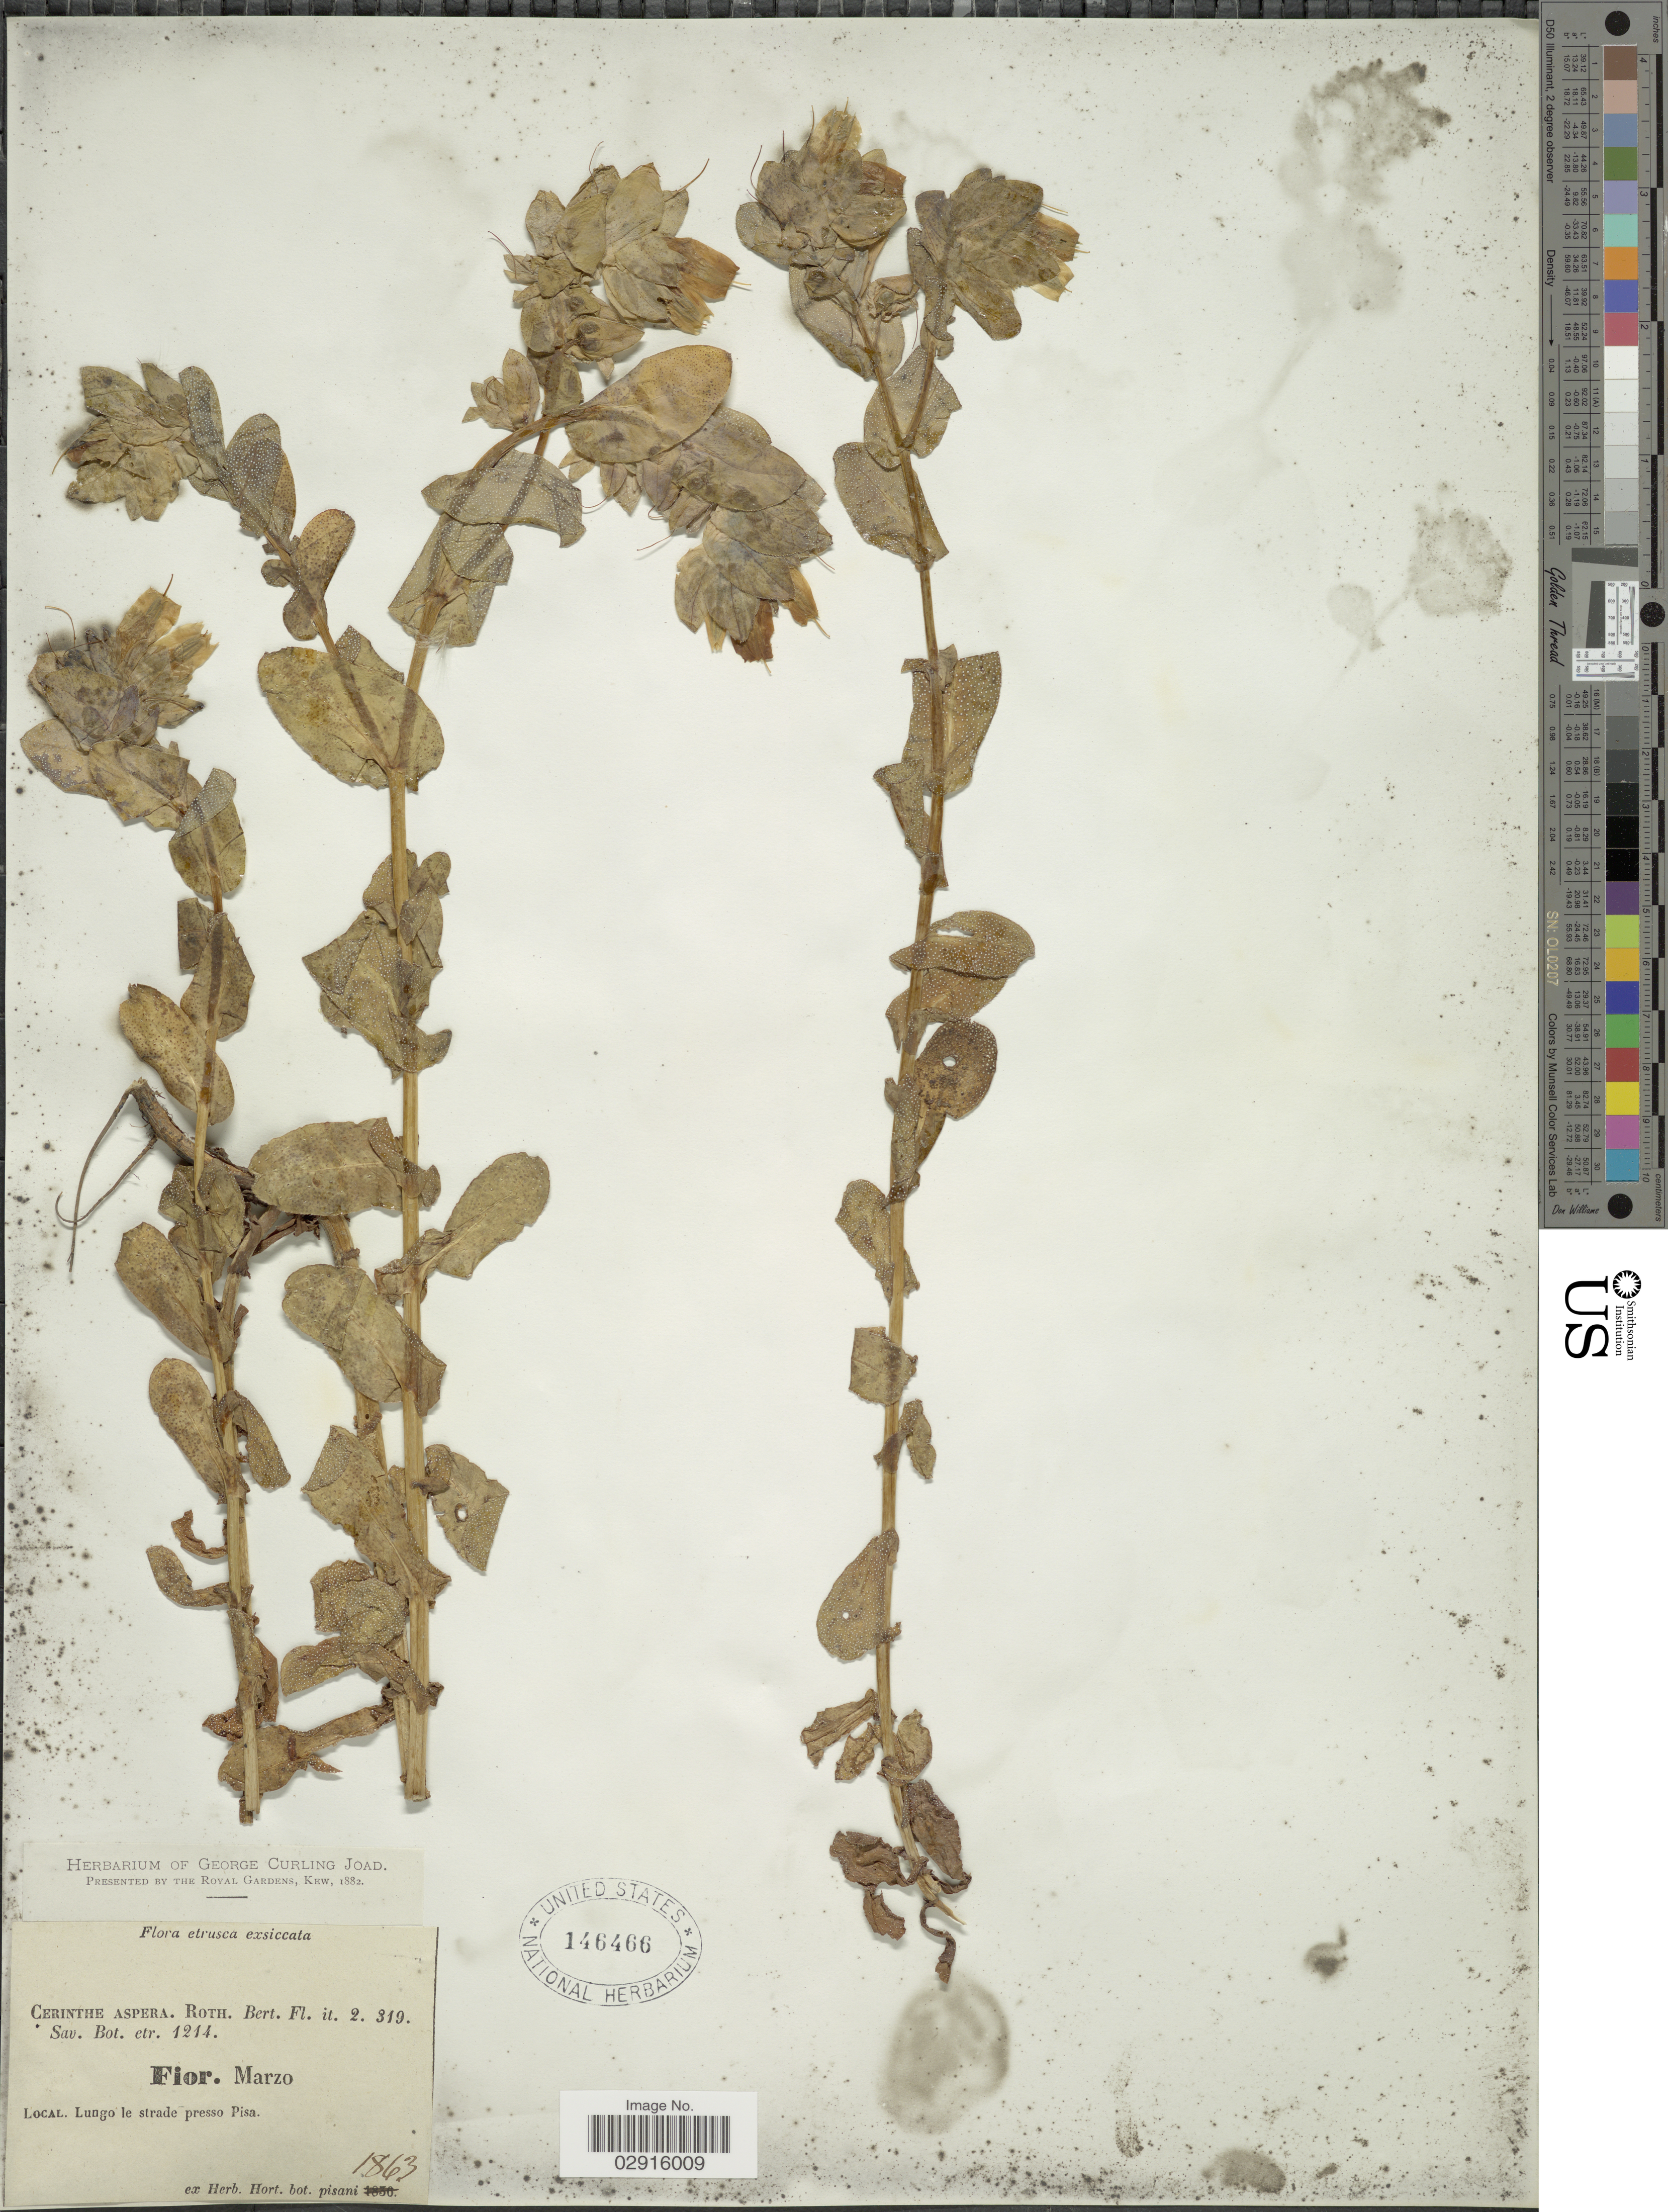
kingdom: Plantae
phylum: Tracheophyta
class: Magnoliopsida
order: Boraginales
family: Boraginaceae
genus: Cerinthe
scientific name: Cerinthe aspera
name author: A. Roth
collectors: ex herb. George Curling Joad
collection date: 1863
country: Italy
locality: Etrusca, Lungo le strade presso Pisa.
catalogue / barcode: US 146466